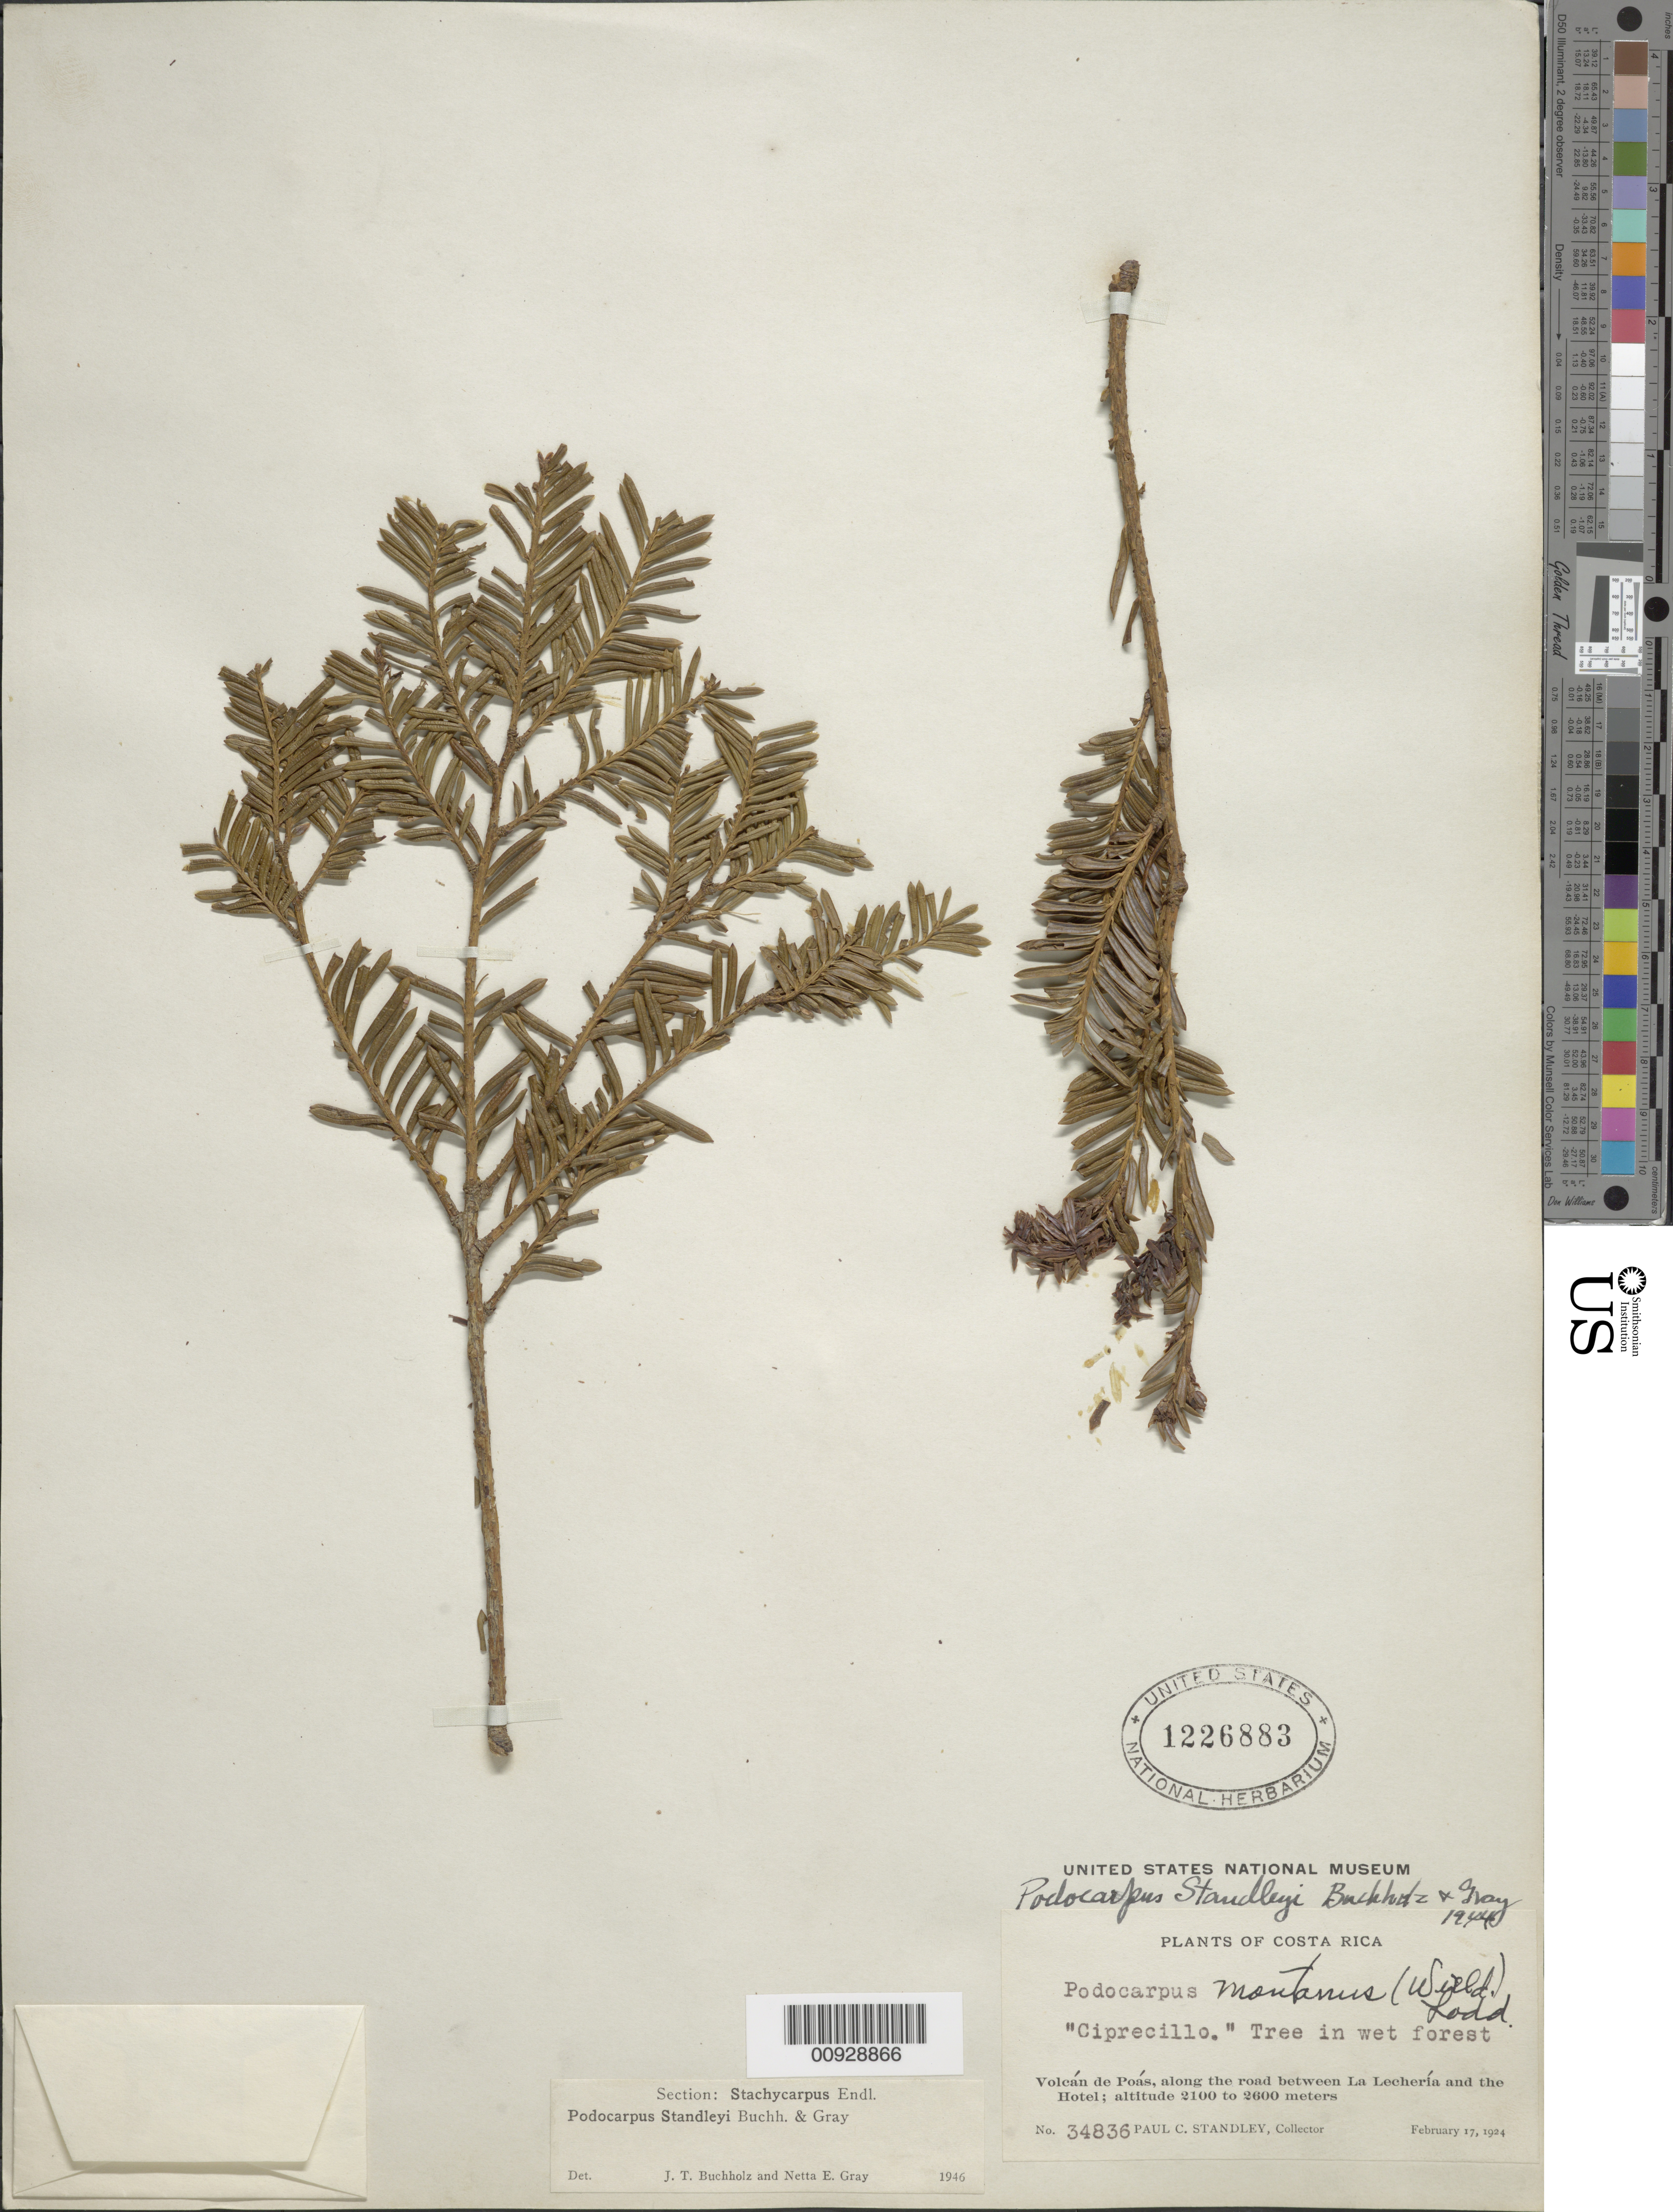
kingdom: Plantae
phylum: Tracheophyta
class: Pinopsida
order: Pinales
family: Podocarpaceae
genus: Podocarpus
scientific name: Podocarpus standleyi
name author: J. Buchholz & N.E. Gray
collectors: P. C. Standley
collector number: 34836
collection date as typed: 17 Feb 1924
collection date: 1924-02-17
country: Costa Rica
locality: Volcán de Poás, along the road between La Lechería and the Hotel.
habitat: Wet forest.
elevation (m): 2600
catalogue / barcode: US 1226883